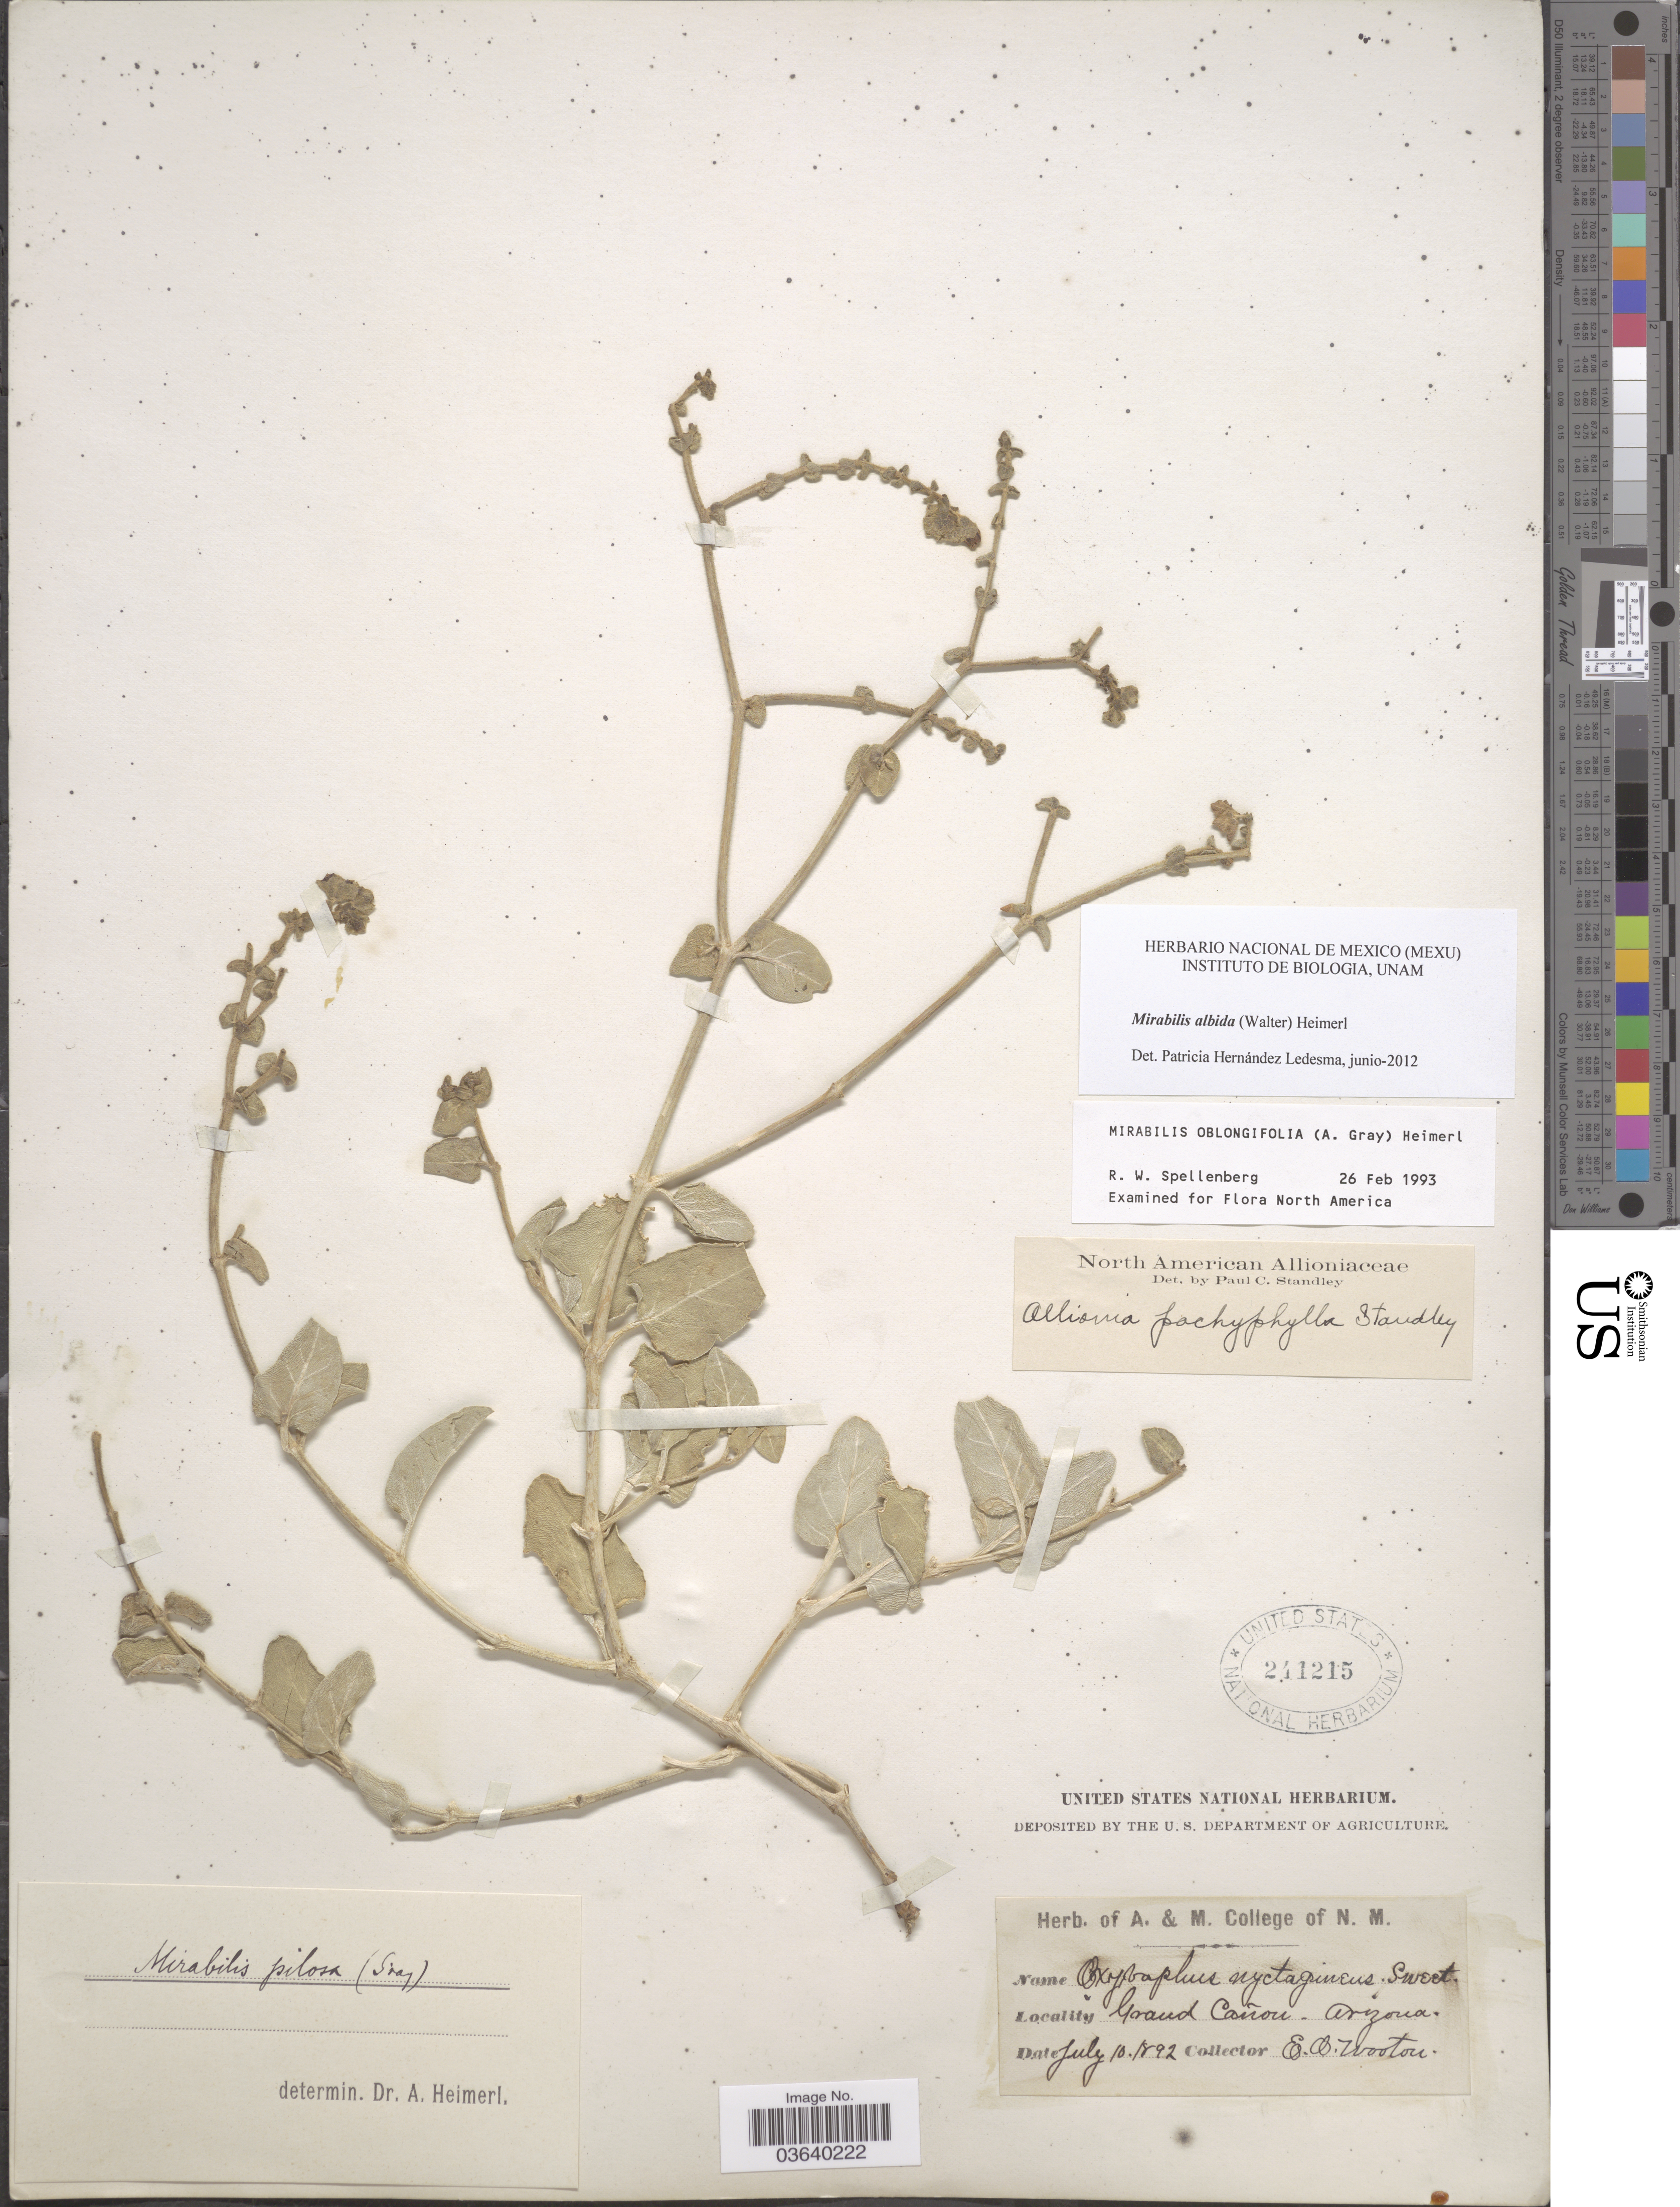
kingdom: Plantae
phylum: Tracheophyta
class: Magnoliopsida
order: Caryophyllales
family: Nyctaginaceae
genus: Mirabilis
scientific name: Mirabilis albida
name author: (Walter) Heimerl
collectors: E. O. Wooton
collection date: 1892-07-10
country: United States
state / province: Arizona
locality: Grand Cañon.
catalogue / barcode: US 241215